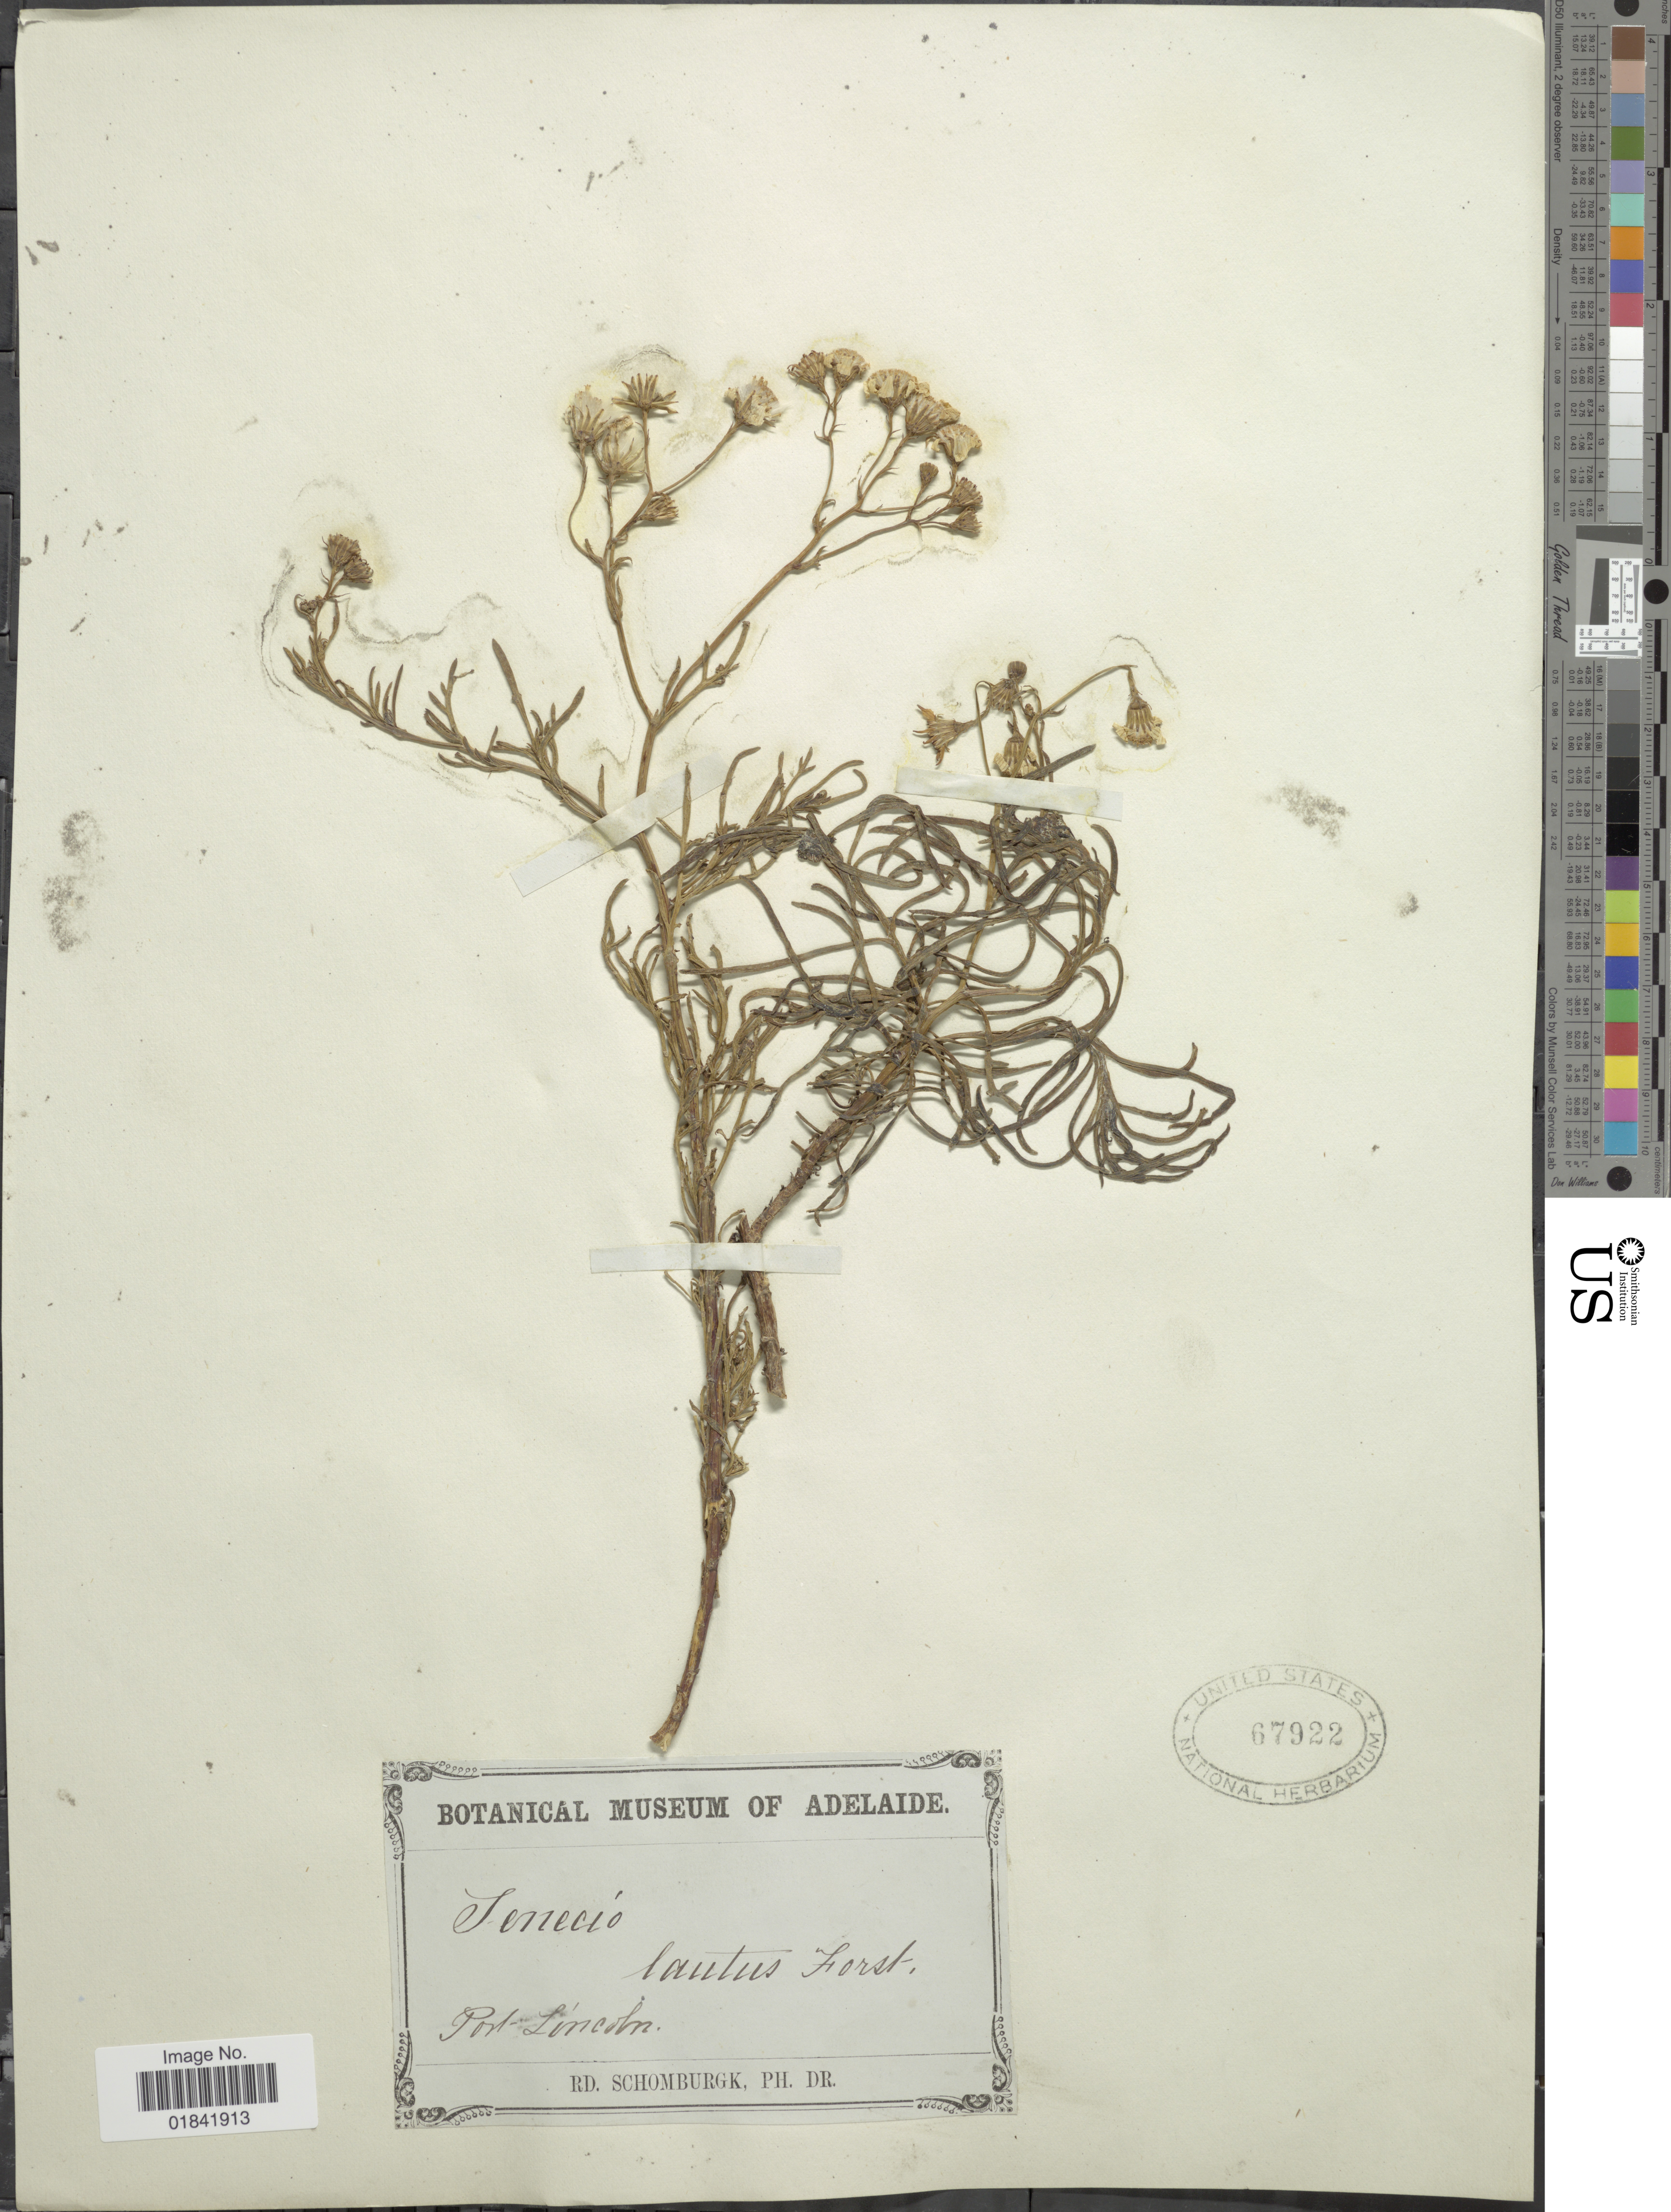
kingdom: Plantae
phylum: Tracheophyta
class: Magnoliopsida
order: Asterales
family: Asteraceae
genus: Senecio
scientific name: Senecio lautus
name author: Sol. ex G. Forst.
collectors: M. R. Schomburgk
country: Australia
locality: Port Lincoln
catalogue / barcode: US 67922